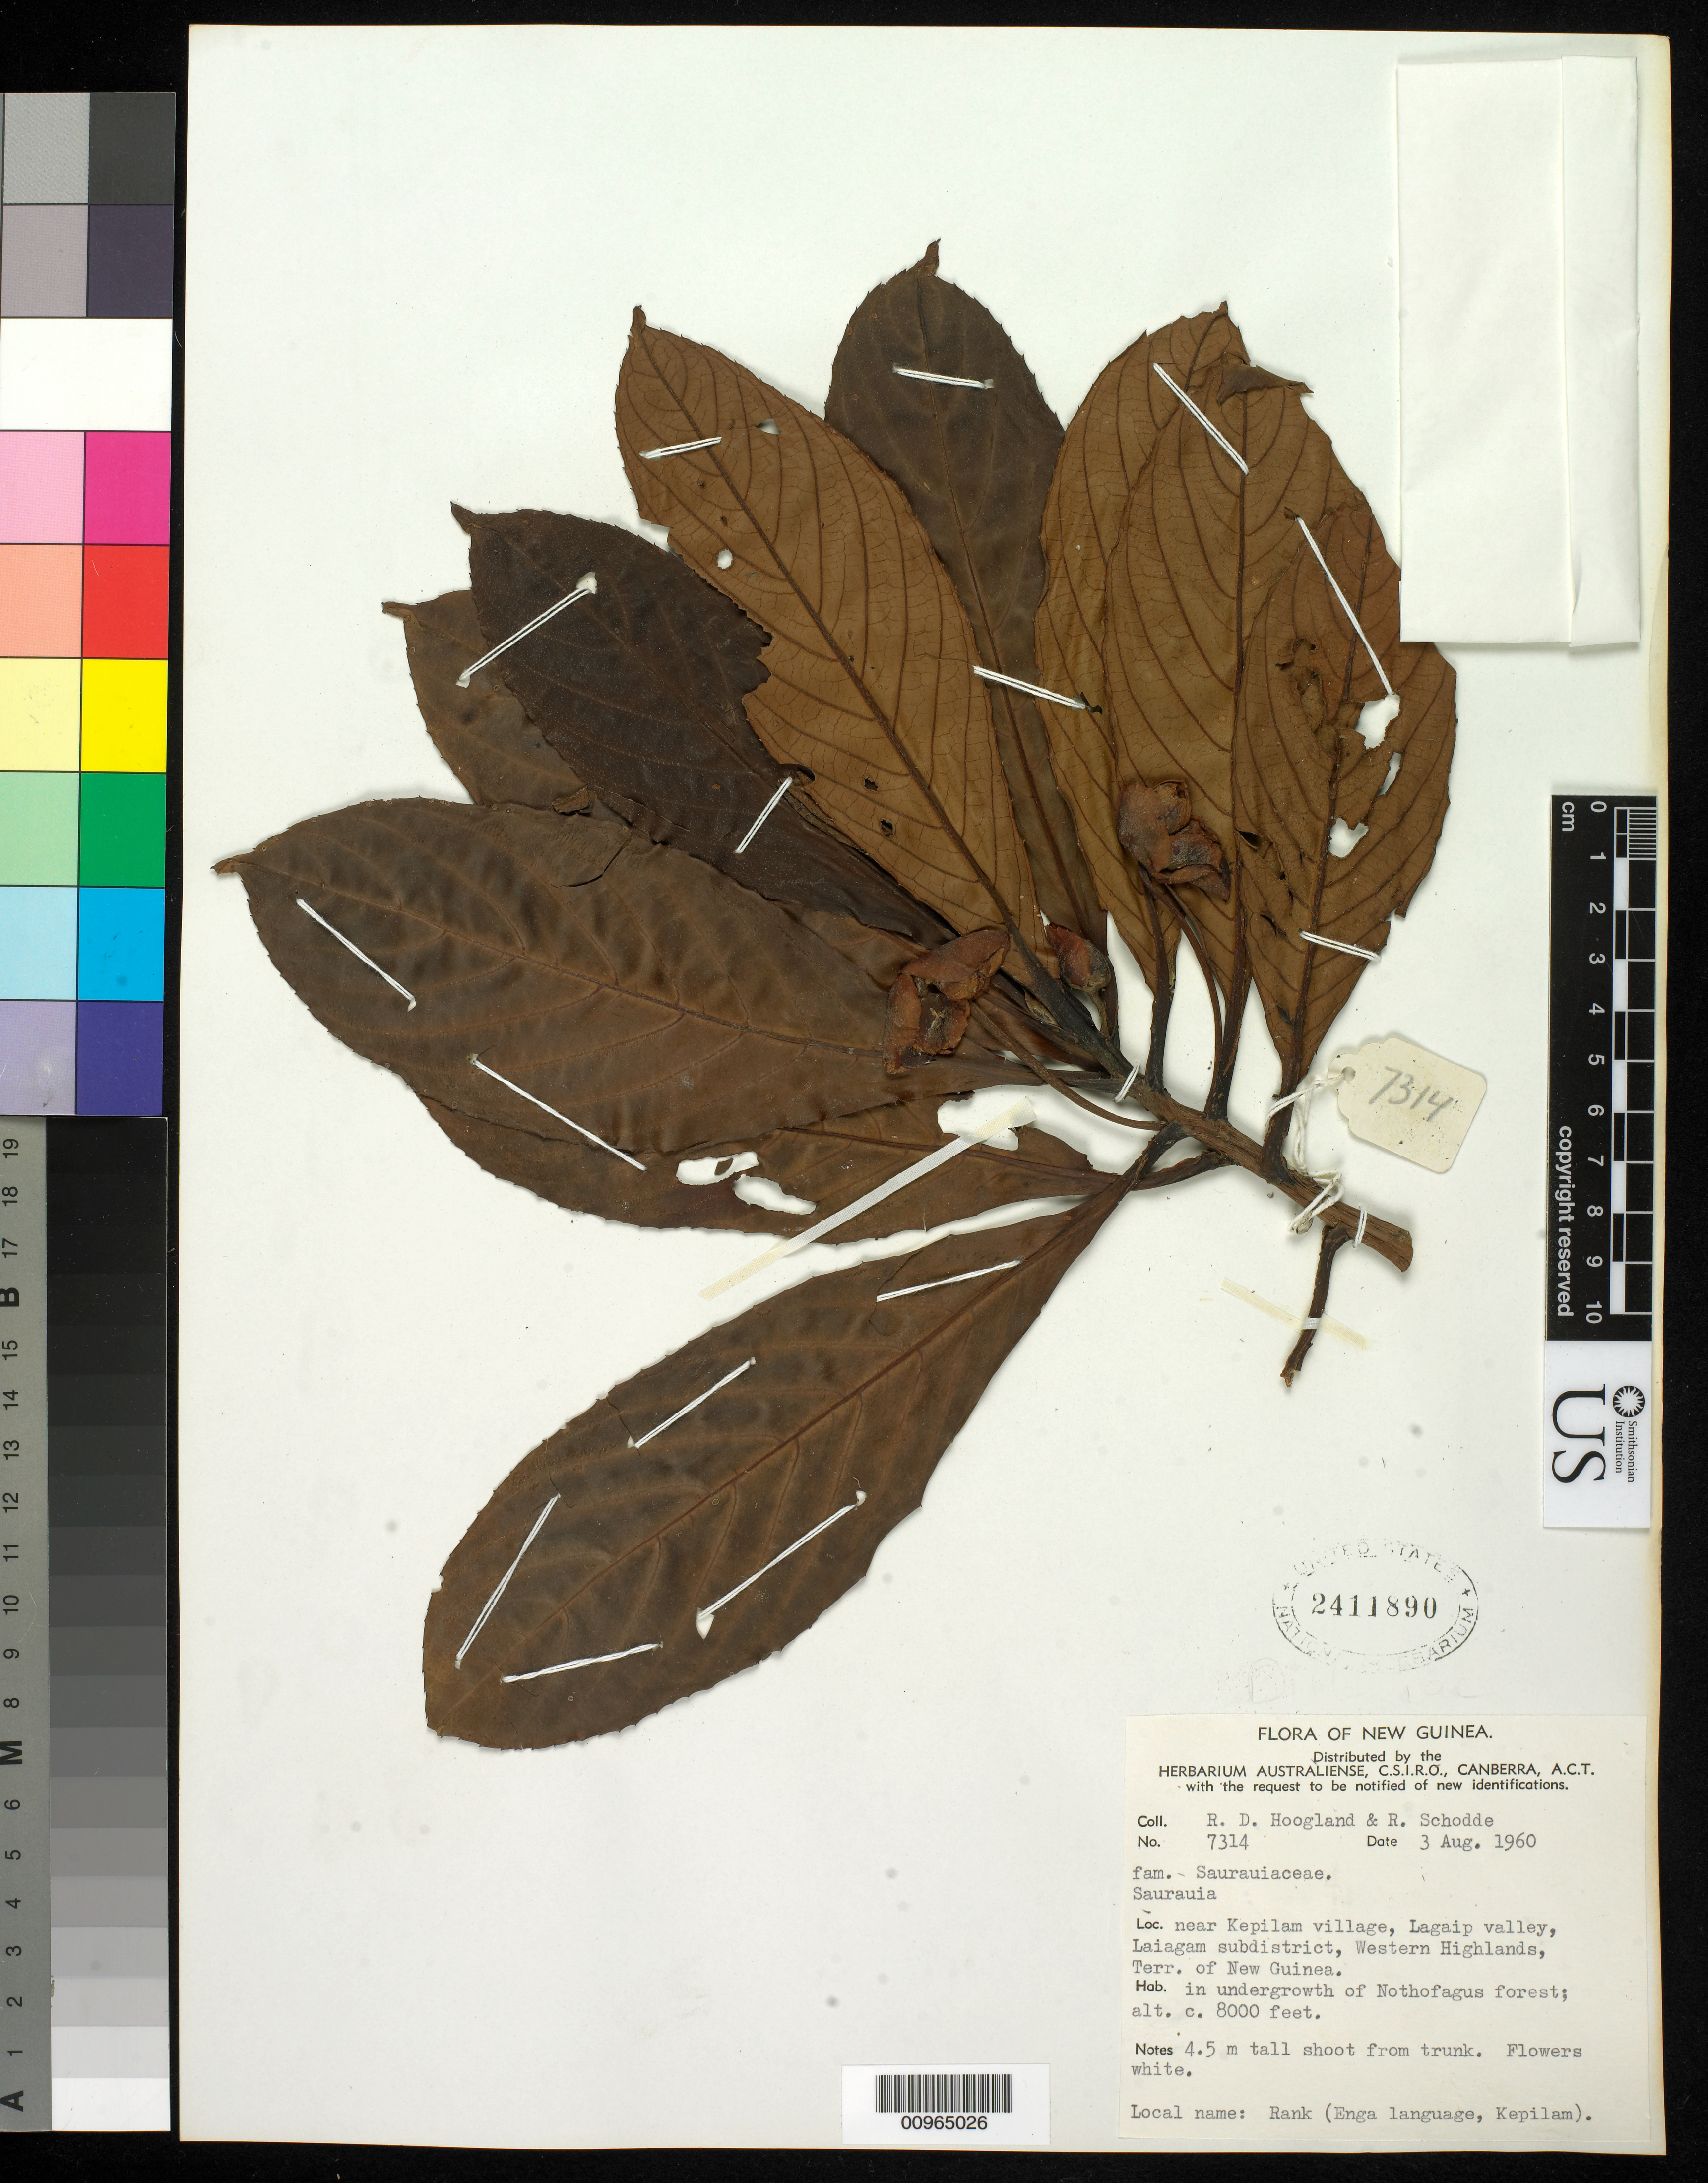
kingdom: Plantae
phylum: Tracheophyta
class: Magnoliopsida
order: Ericales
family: Actinidiaceae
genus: Saurauia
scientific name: Saurauia sp.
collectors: R. D. Hoogland & R. Schodde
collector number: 7314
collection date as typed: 03 Aug 1960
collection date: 1960-08-03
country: Papua New Guinea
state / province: Enga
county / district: Laiagam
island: New Guinea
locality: Near Kepilam village, Lagaip valley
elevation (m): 2438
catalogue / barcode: US 2411890